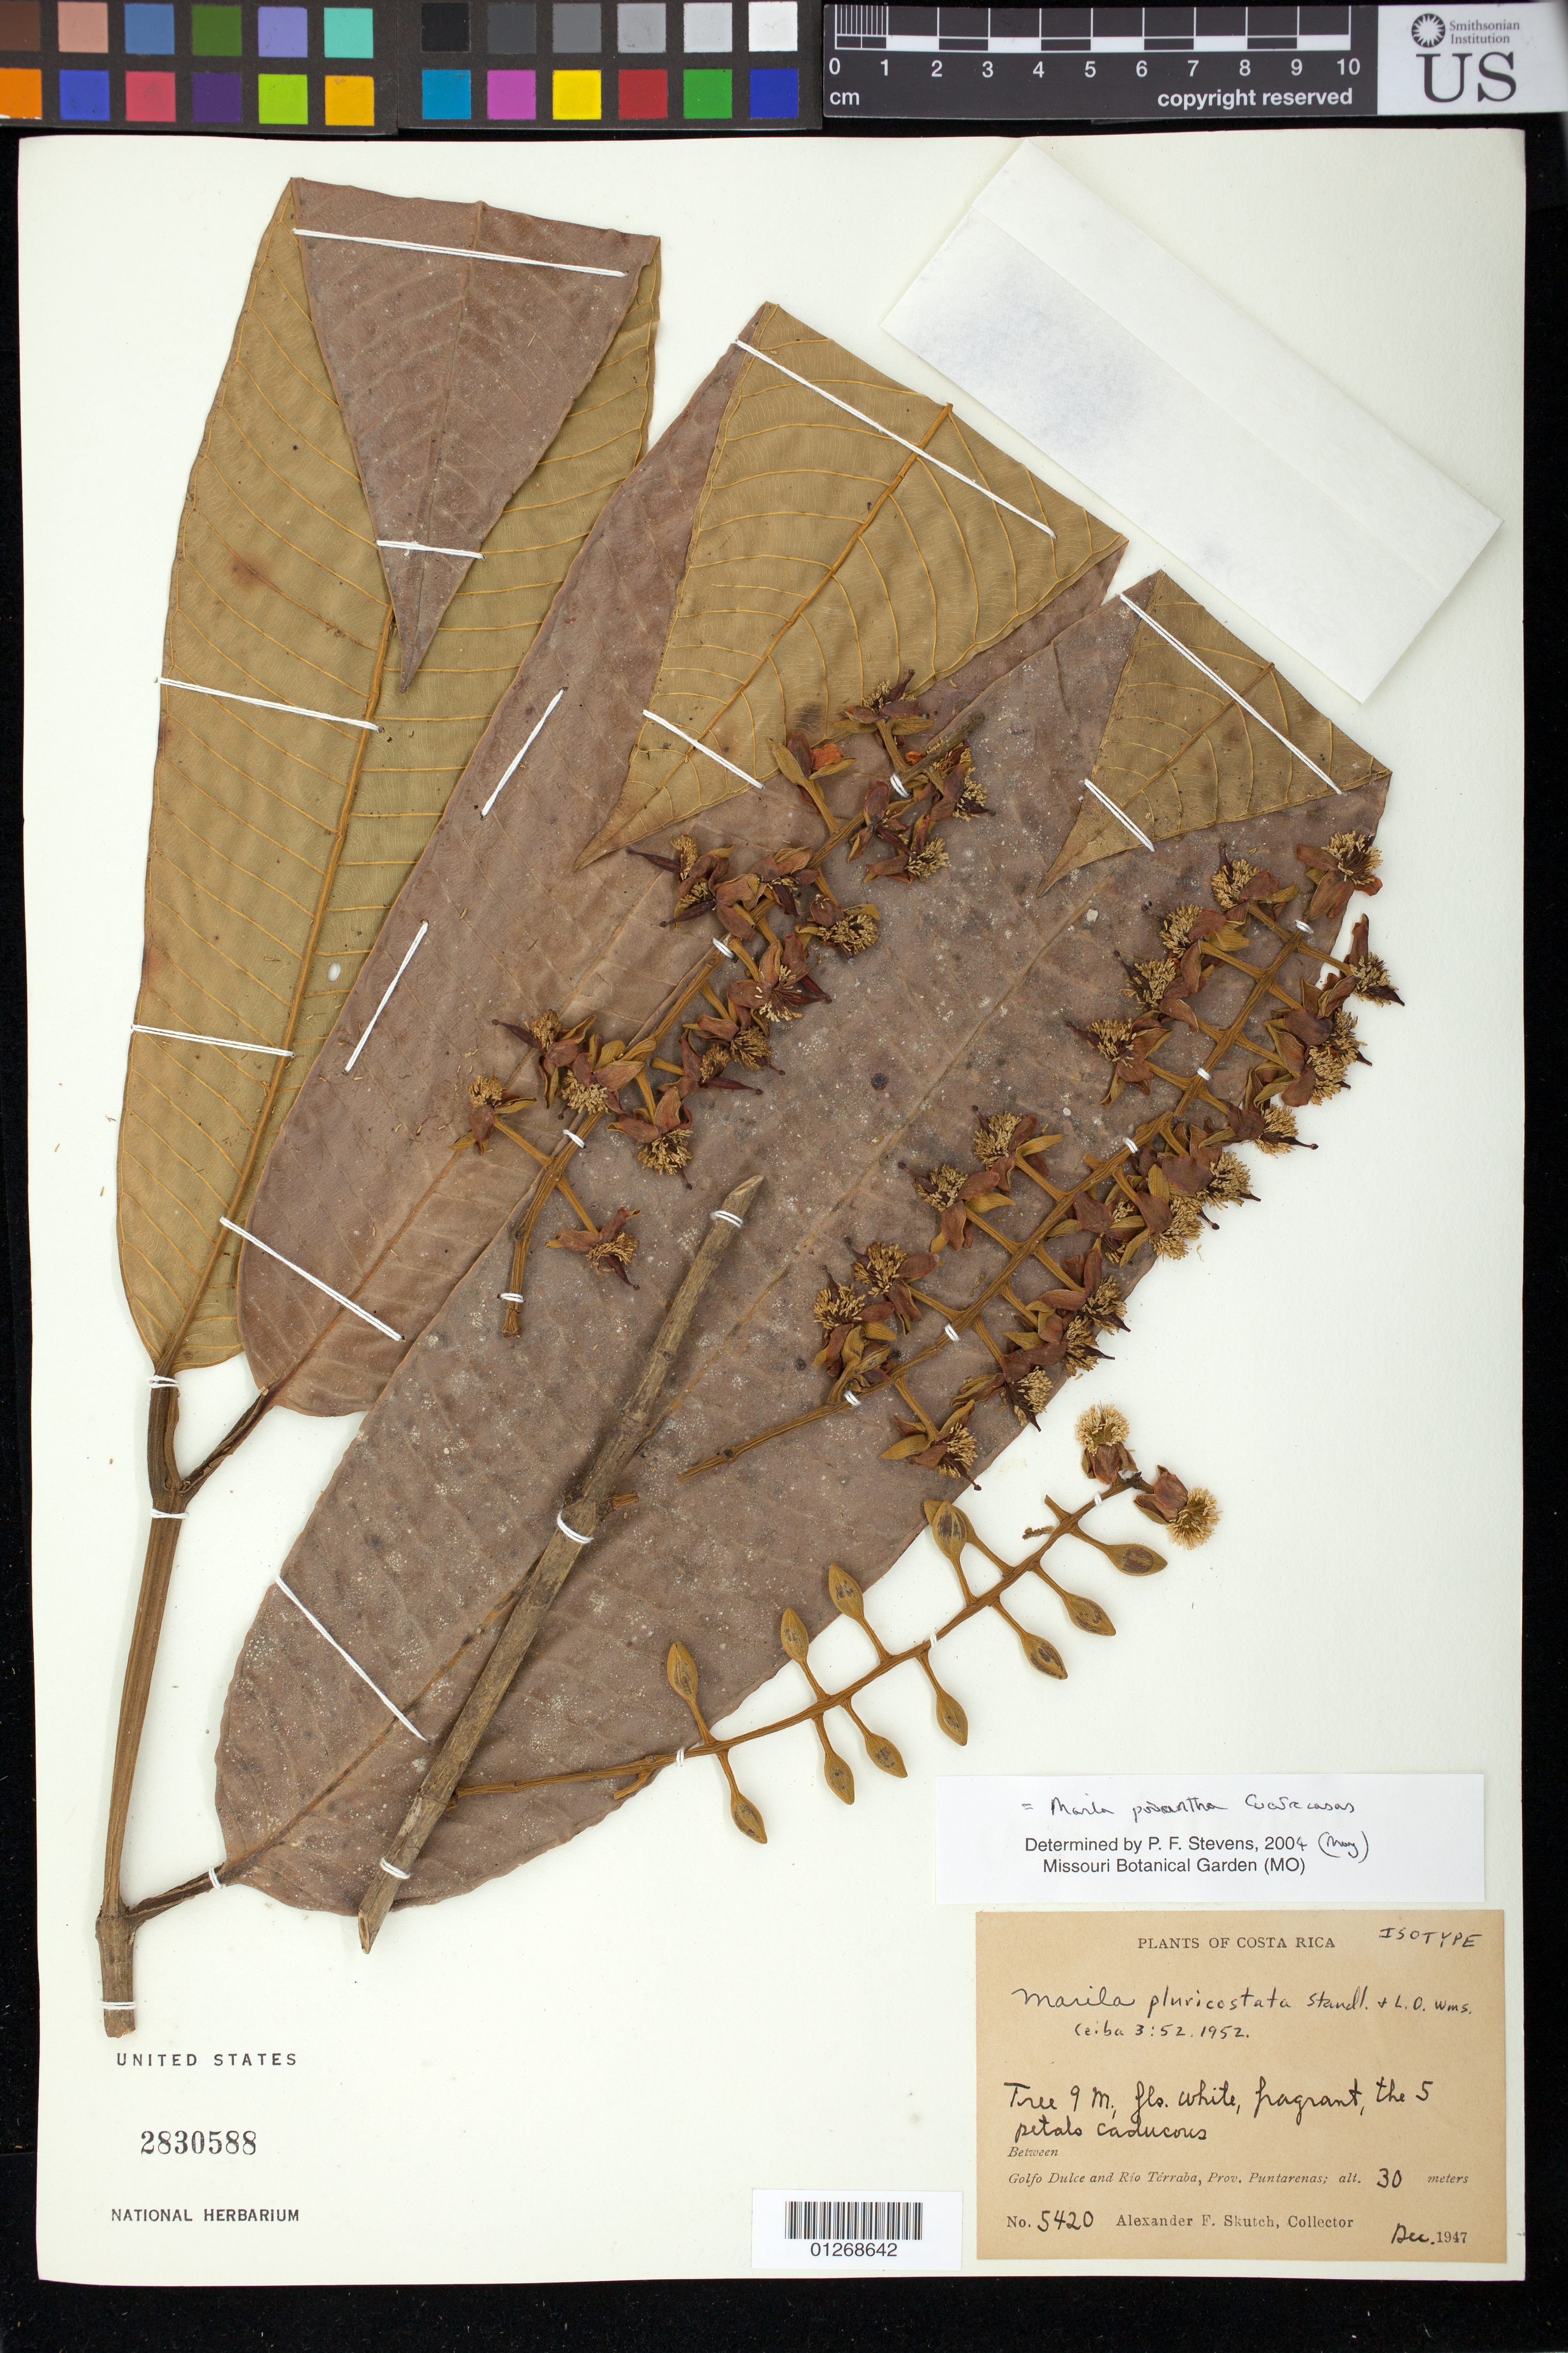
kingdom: Plantae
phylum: Tracheophyta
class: Magnoliopsida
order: Malpighiales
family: Calophyllaceae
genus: Marila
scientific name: Marila pluricostata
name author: Standl. & L.O. Williams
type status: Isotype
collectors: A. F. Skutch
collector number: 5420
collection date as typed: Dec 1947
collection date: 1947-12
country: Costa Rica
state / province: Puntarenas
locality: Between Golfo Dulce and Rio Térraba, Prov. Puntarenas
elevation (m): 10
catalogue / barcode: US 2830588